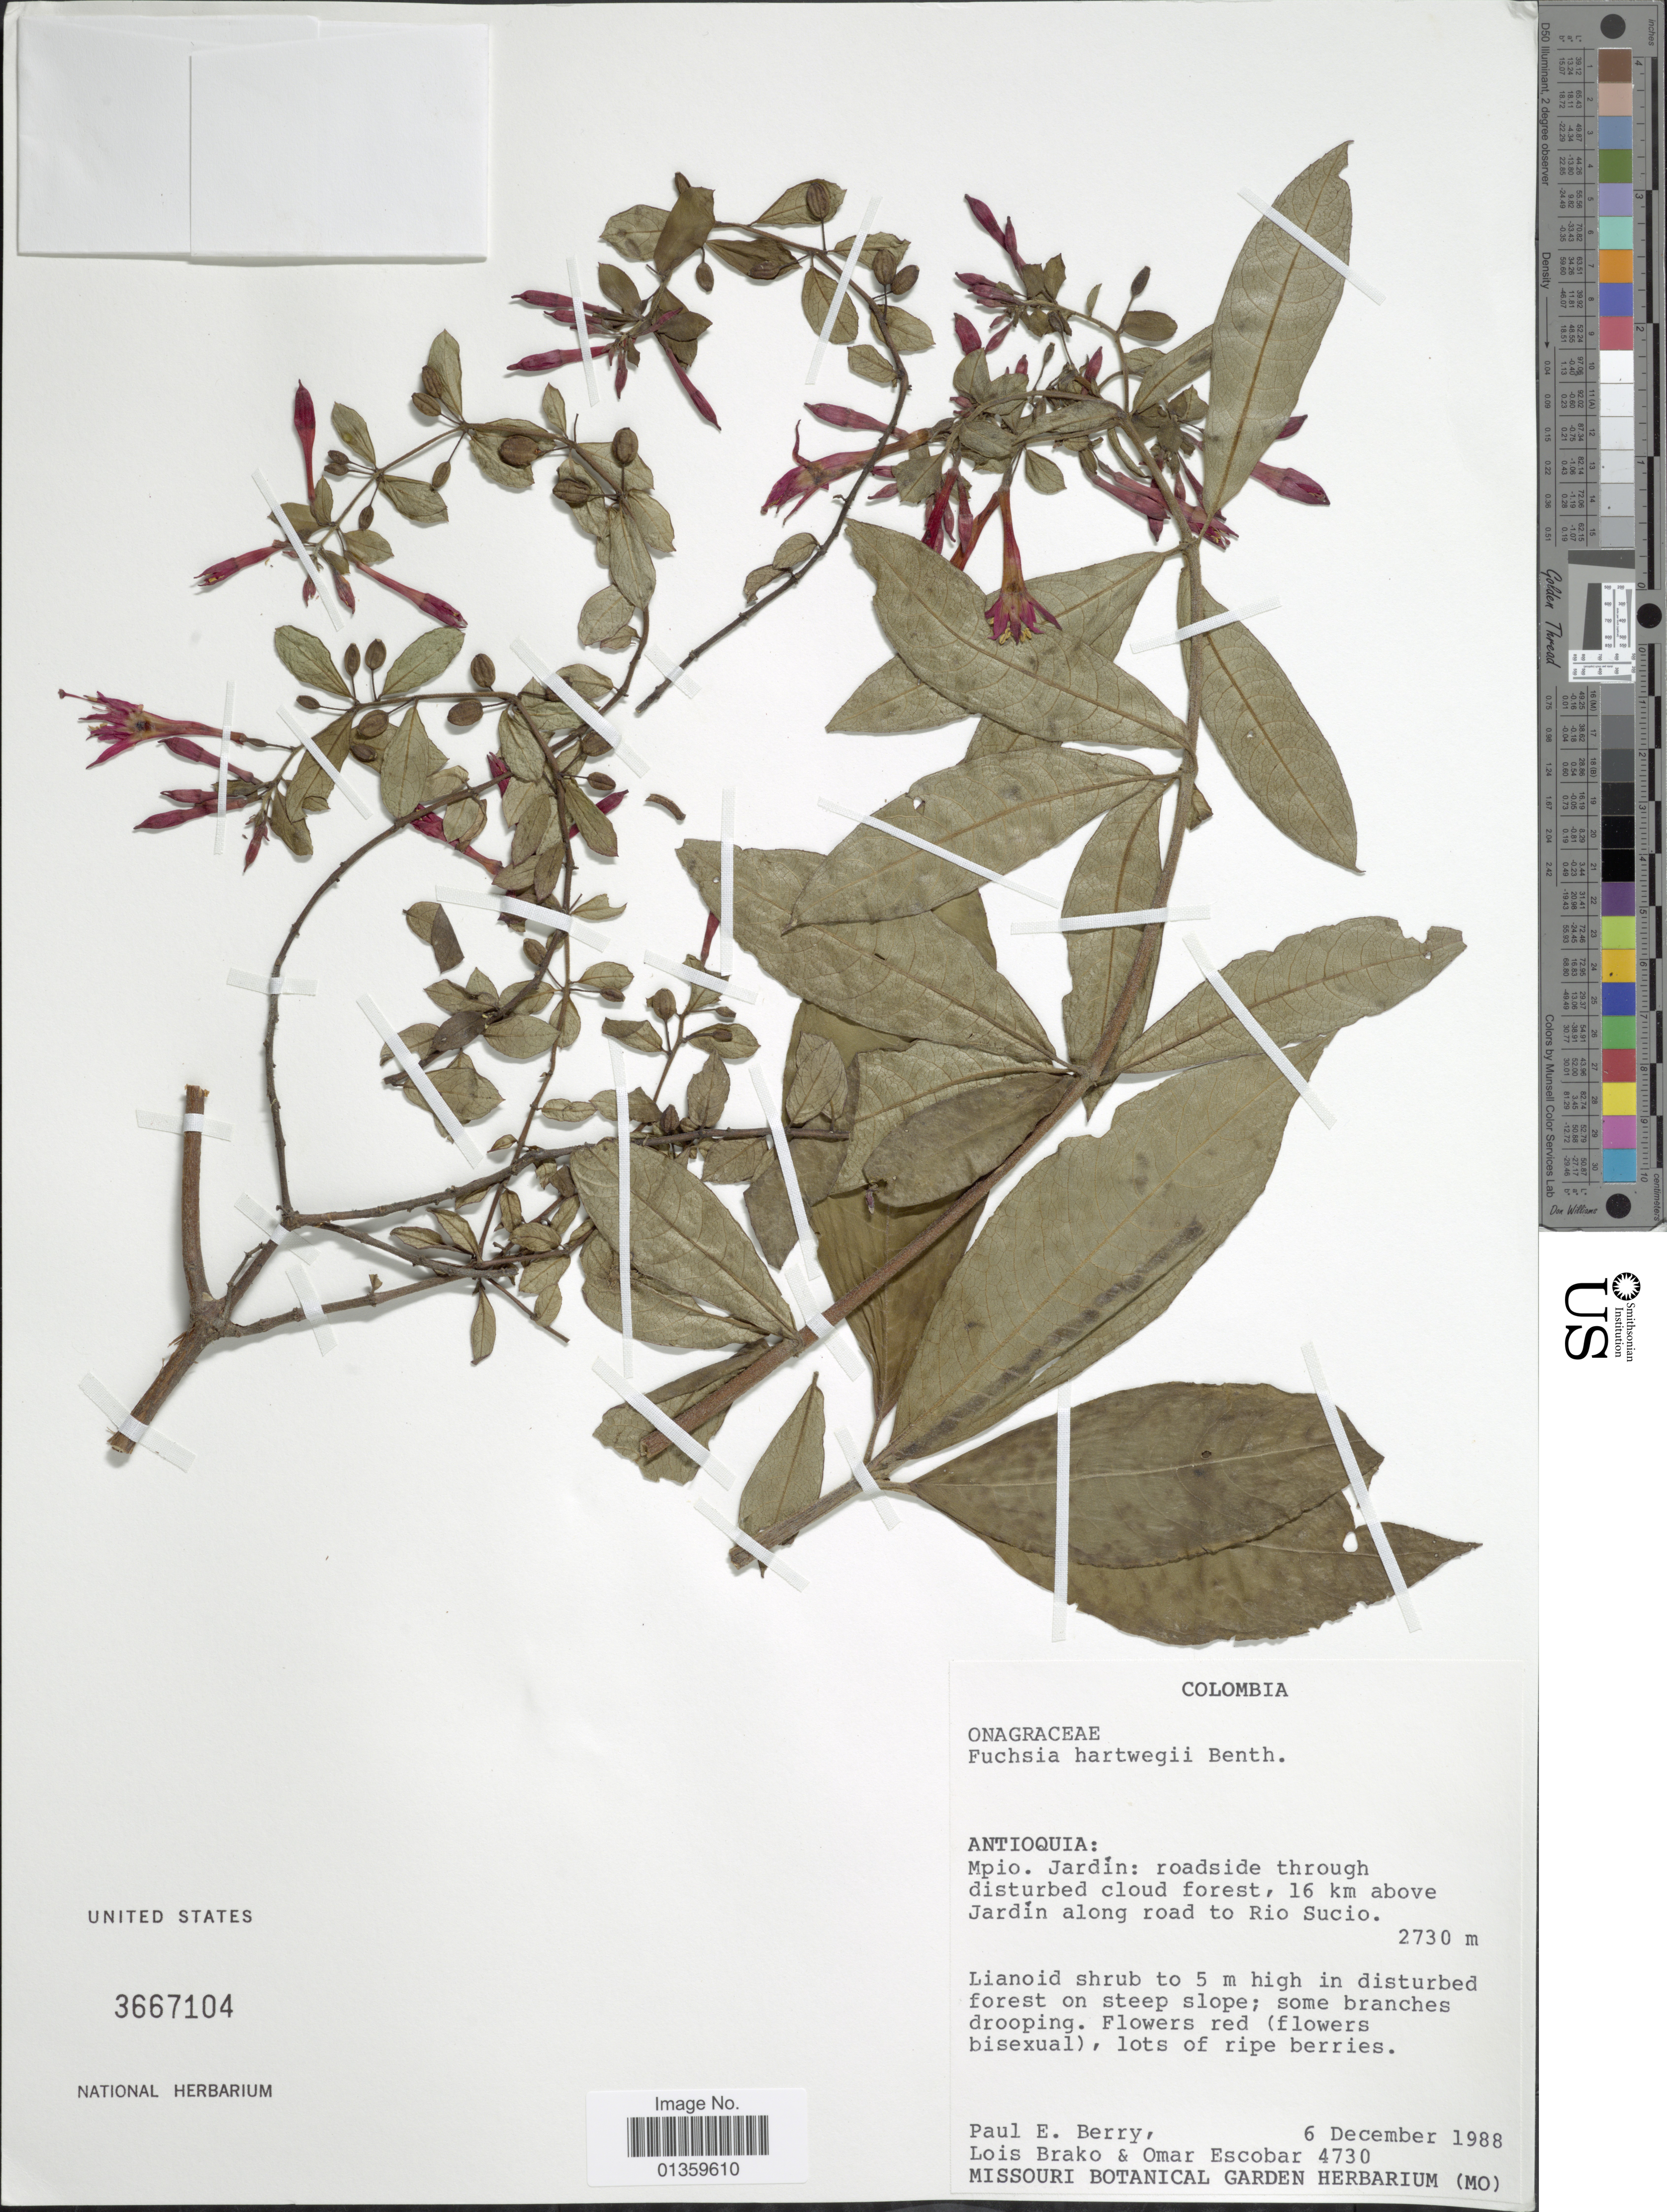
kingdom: Plantae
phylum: Tracheophyta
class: Magnoliopsida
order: Myrtales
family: Onagraceae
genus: Fuchsia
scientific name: Fuchsia hartwegii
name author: Benth.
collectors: P. E. Berry, L. Brako & O. D. Escobar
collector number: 4730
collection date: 1988-12-06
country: Colombia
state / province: Antioquia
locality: Mpio. Jardín: roadside through disturbed cloud forest, 16 km above Jardín along road to Rio Sucio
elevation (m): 2730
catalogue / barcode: US 3667104